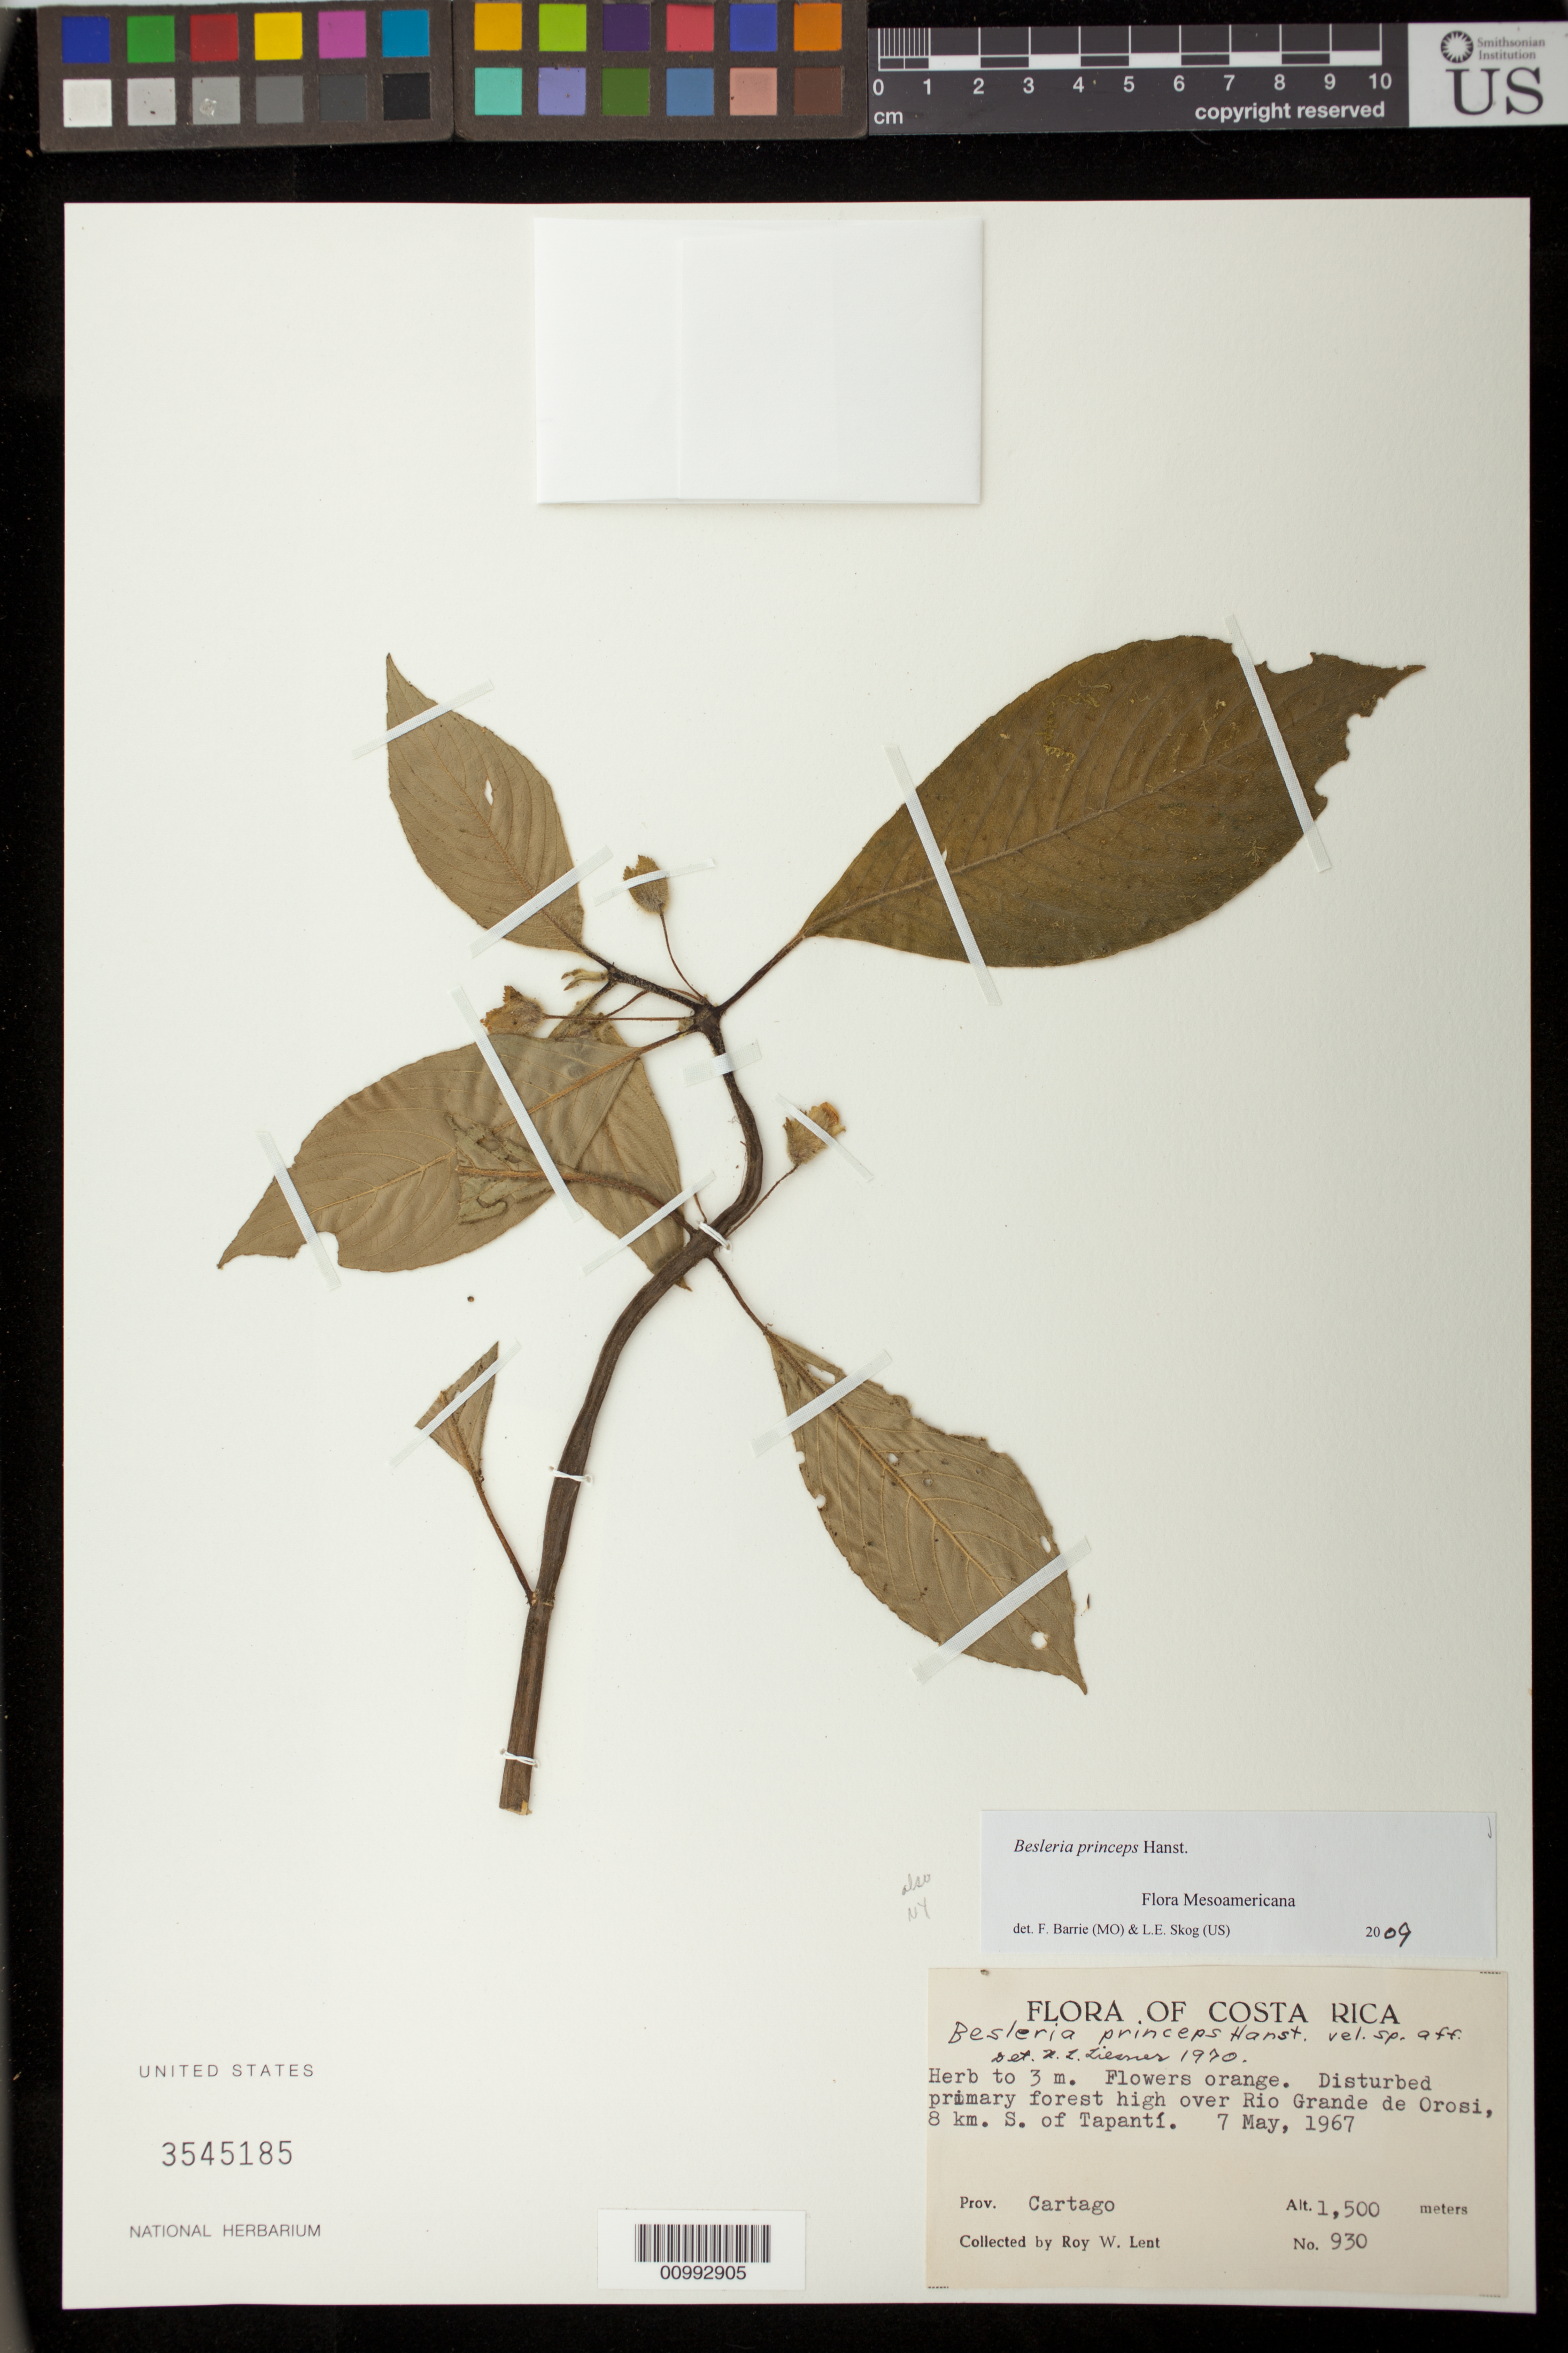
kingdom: Plantae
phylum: Tracheophyta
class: Magnoliopsida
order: Lamiales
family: Gesneriaceae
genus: Besleria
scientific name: Besleria princeps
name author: Hanst.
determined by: Barrie, F. R.; Skog, Laurence E.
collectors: R. W. Lent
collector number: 930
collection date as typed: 07 May 1967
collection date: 1967-05-07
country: Costa Rica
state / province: Cartago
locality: High over Rio Grande de Orosi, 8 km S of Tapantí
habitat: Disturbed primary forest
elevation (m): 1500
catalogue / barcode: US 3545185